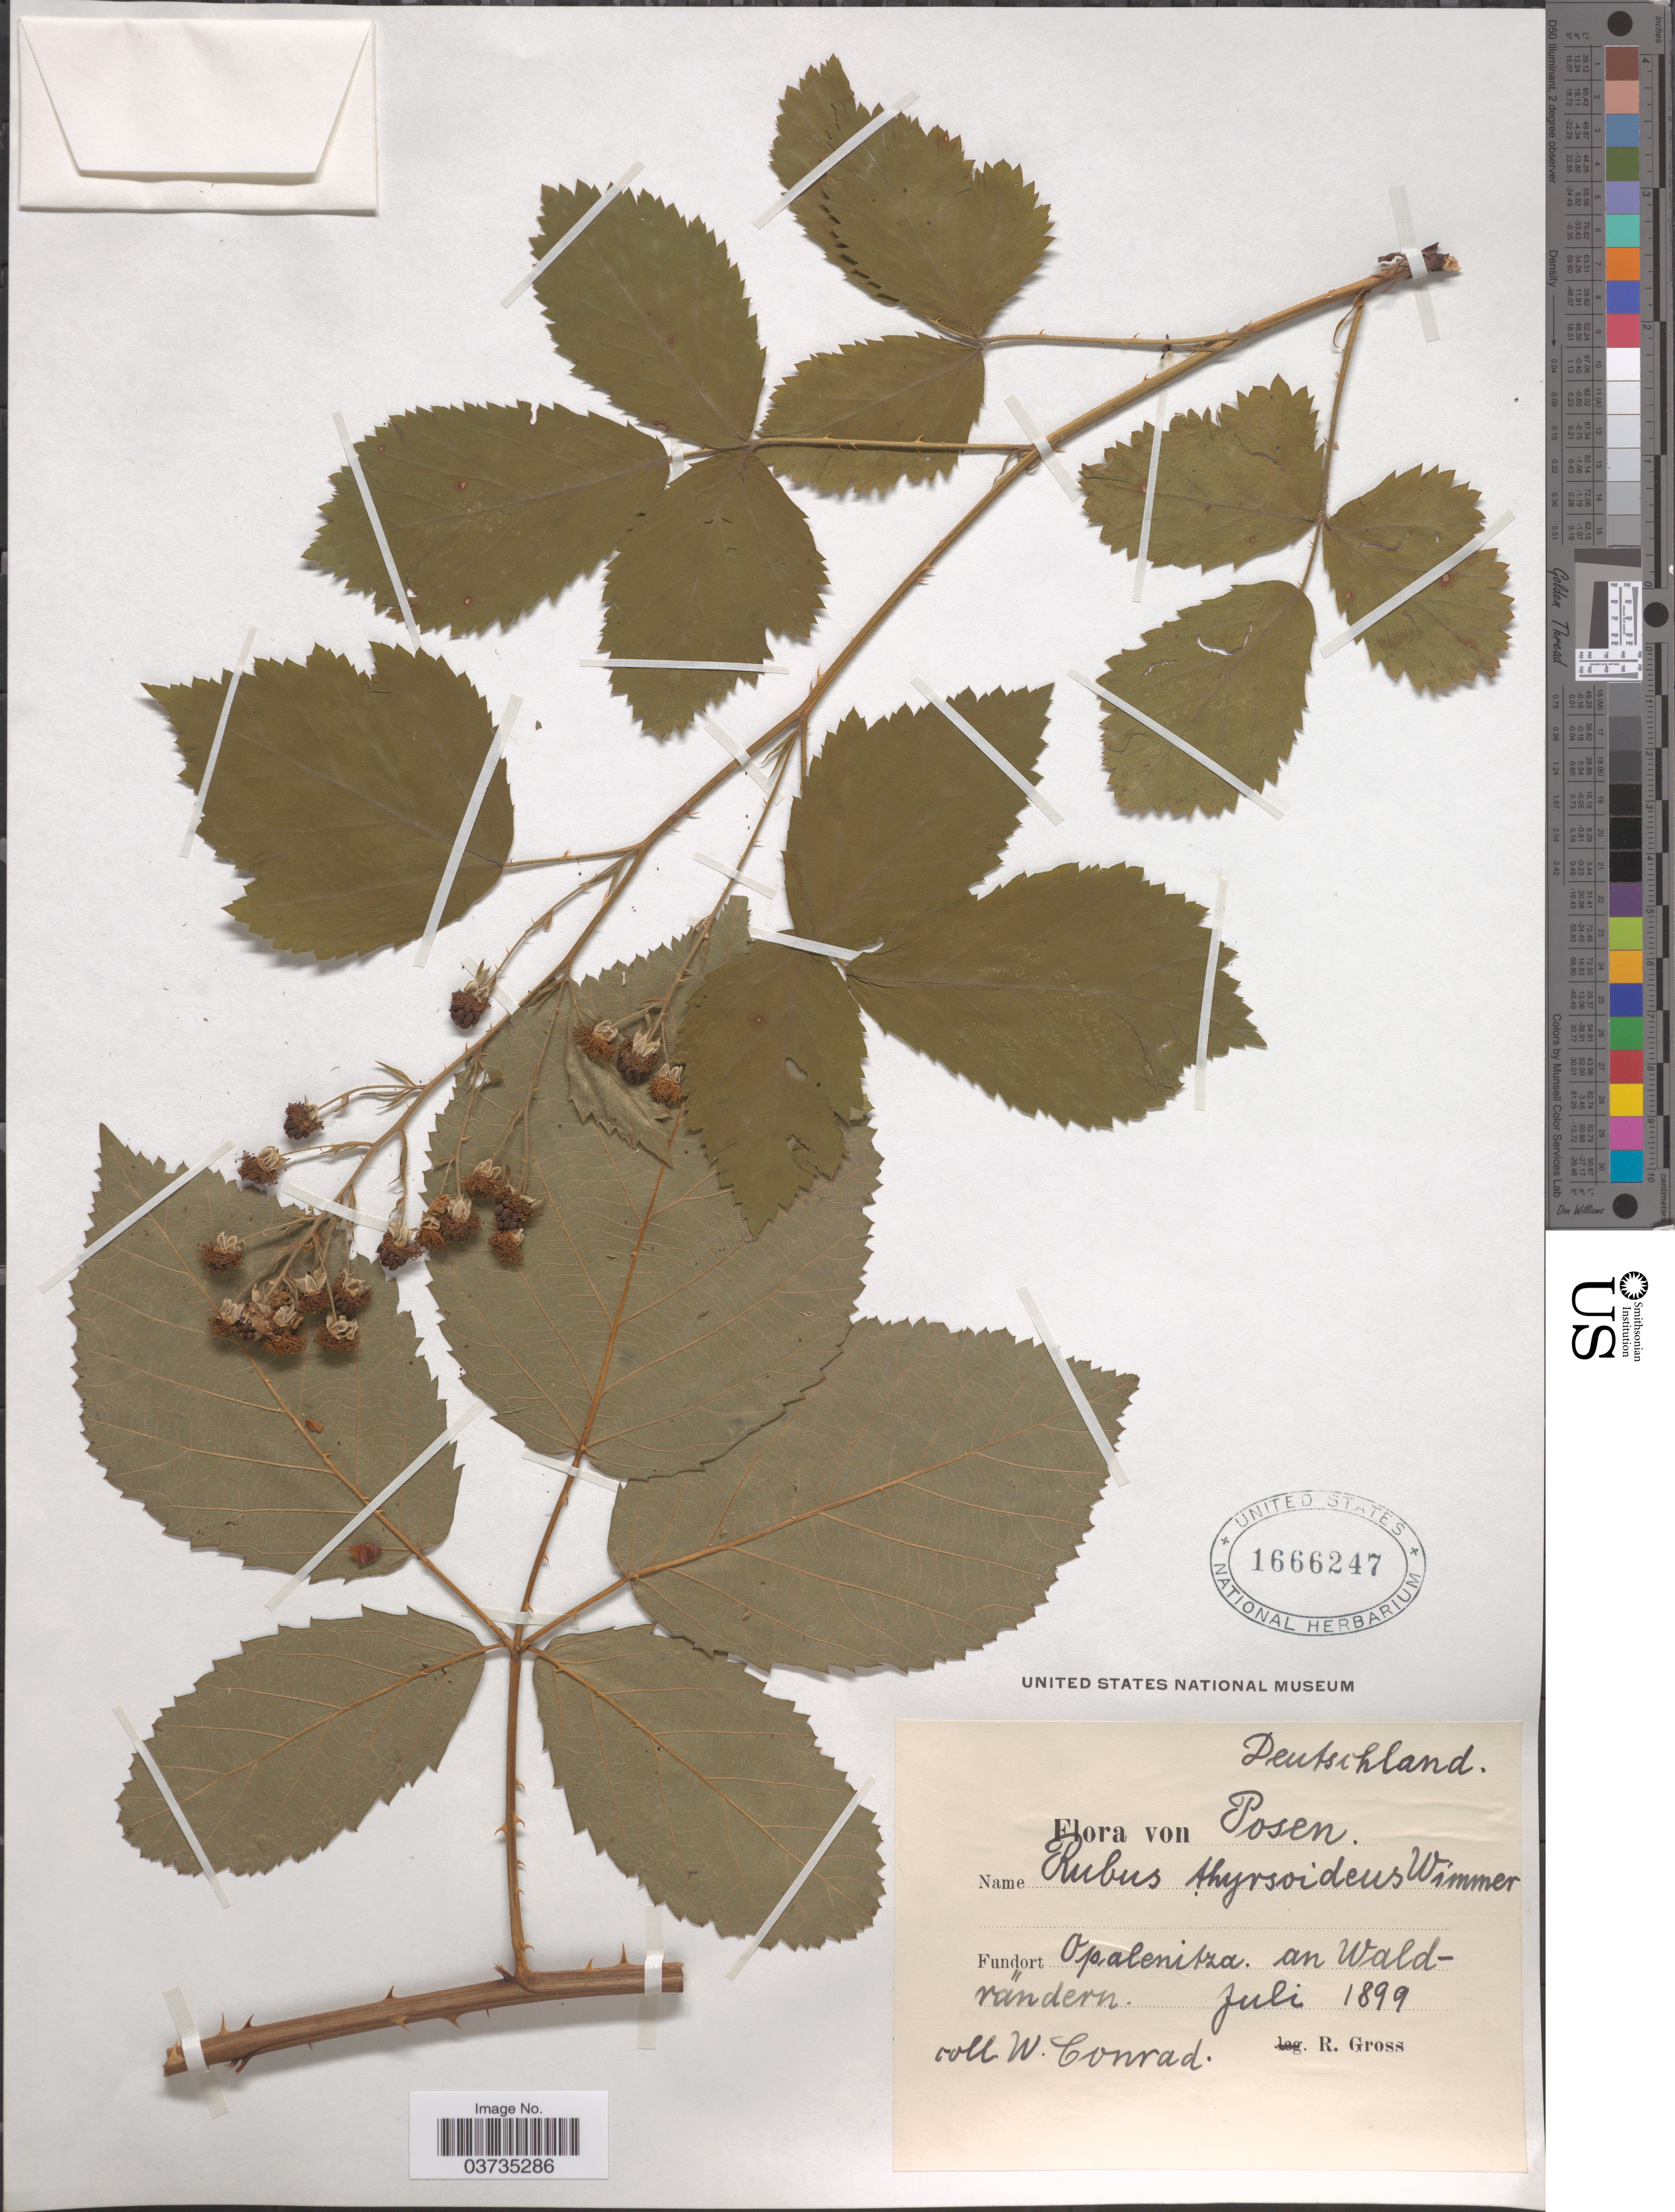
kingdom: Plantae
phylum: Tracheophyta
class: Magnoliopsida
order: Rosales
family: Rosaceae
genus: Rubus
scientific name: Rubus thyrsoideus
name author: Wimm.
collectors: W. Conrad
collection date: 1899-07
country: Germany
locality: Deutschland. Posen. Opalenitza an Waldrändern.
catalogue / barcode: US 1666247